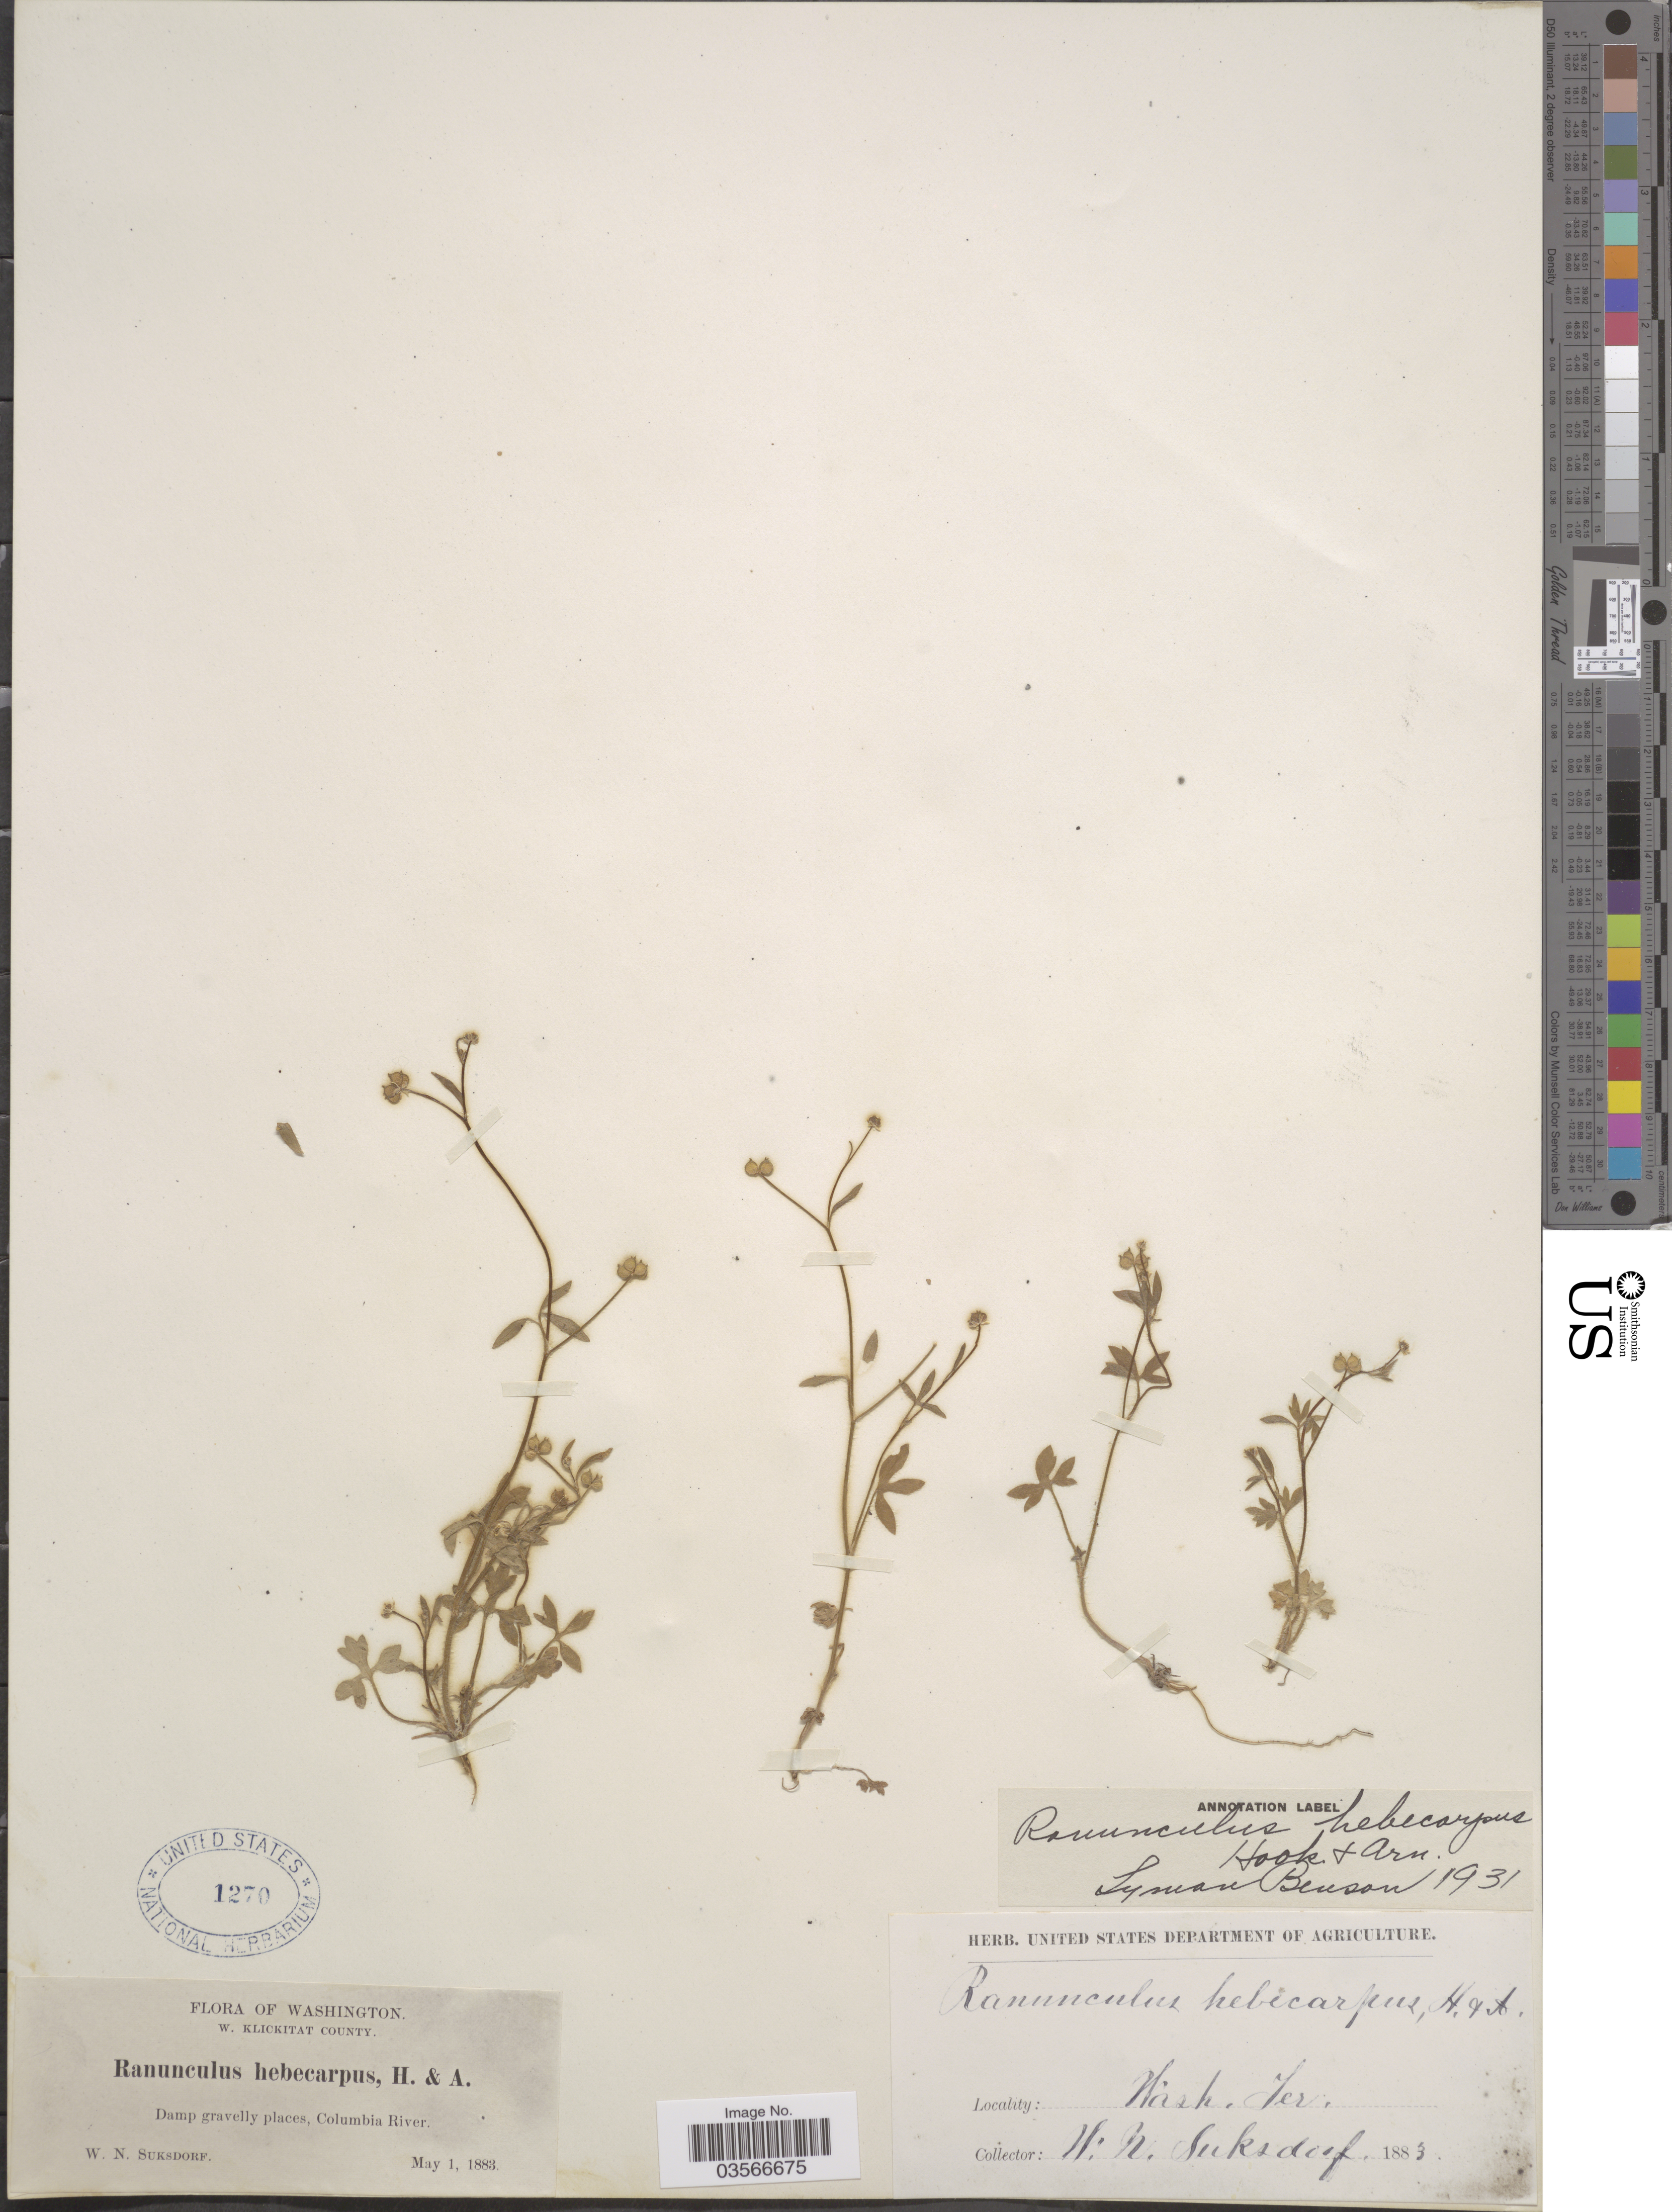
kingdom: Plantae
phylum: Tracheophyta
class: Magnoliopsida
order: Ranunculales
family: Ranunculaceae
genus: Ranunculus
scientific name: Ranunculus hebecarpus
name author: Hook. & Arn.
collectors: W. N. Suksdorf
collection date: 1883-05-01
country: United States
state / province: Washington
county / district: Klickitat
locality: W. Klickitat County. Columbia River. Wash. Ter.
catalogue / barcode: US 1270